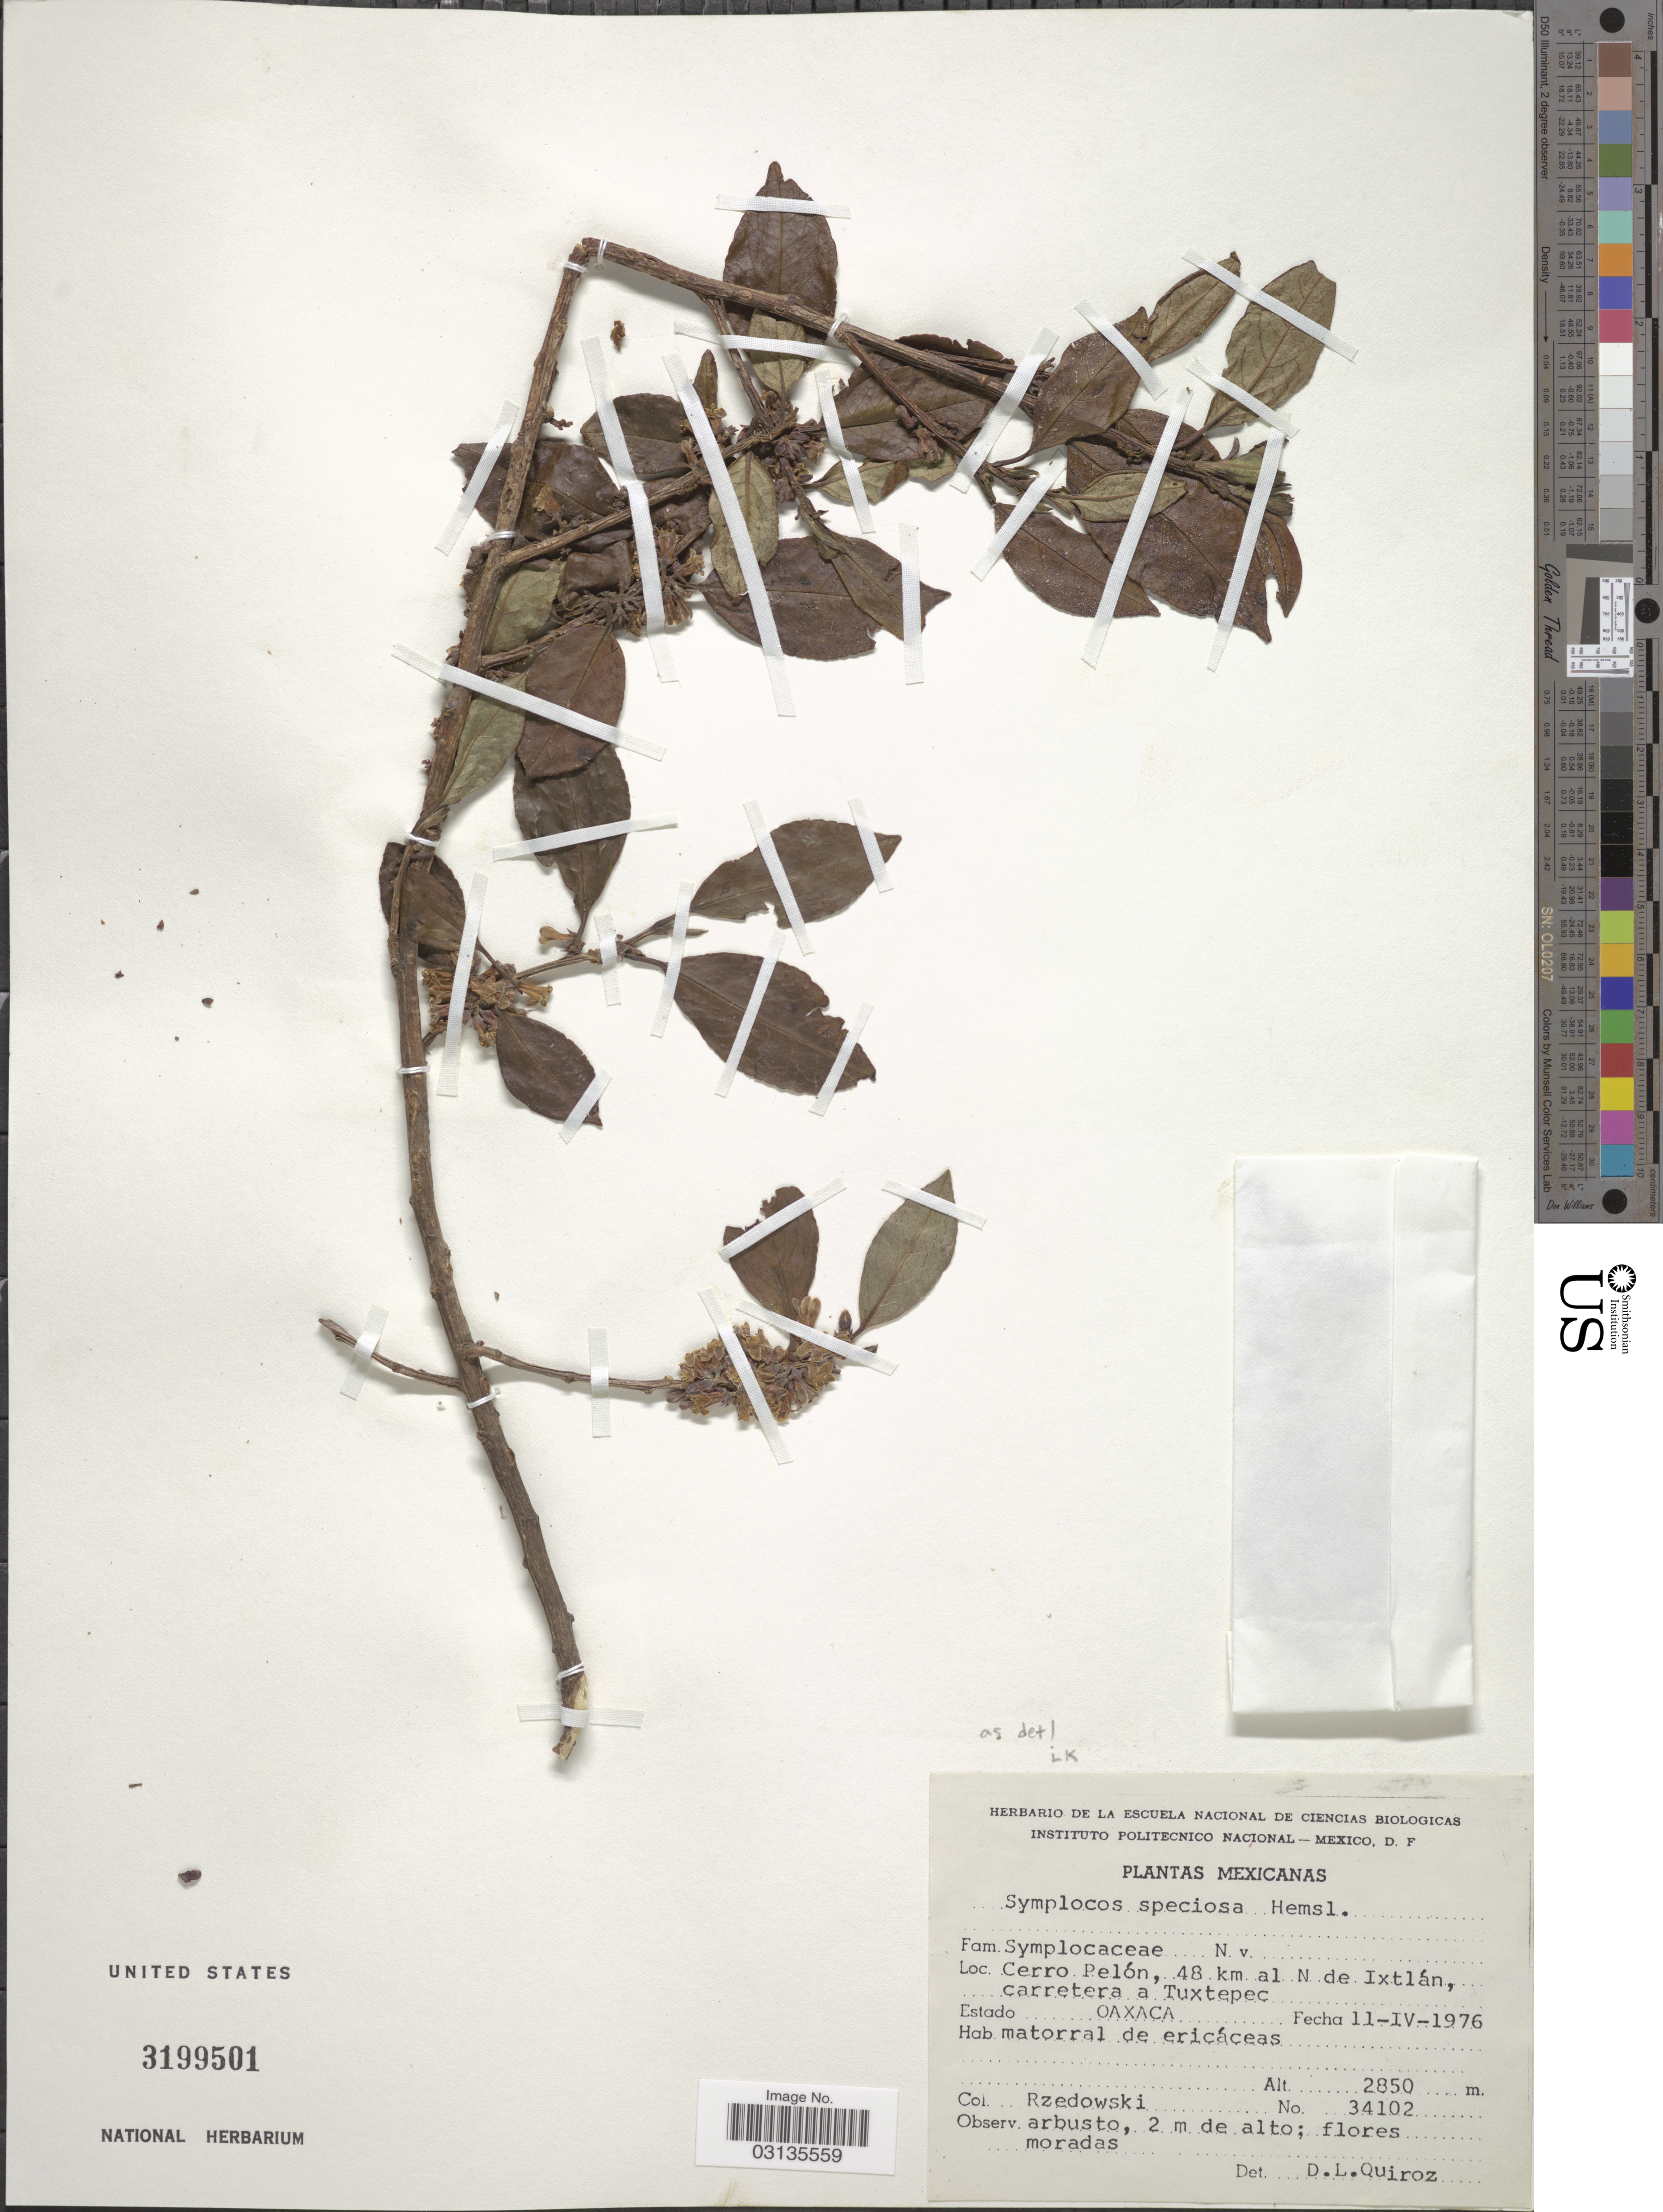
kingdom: Plantae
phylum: Tracheophyta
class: Magnoliopsida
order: Ericales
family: Symplocaceae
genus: Symplocos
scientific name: Symplocos speciosa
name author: Hemsl.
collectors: Rzedowski, --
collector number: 34102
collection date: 1976-04-11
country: Mexico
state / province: Oaxaca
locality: Cerro Pelón, 48 km al N de Ixtlán, carretera a Tuxtepec.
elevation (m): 2850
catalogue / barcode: US 3199501